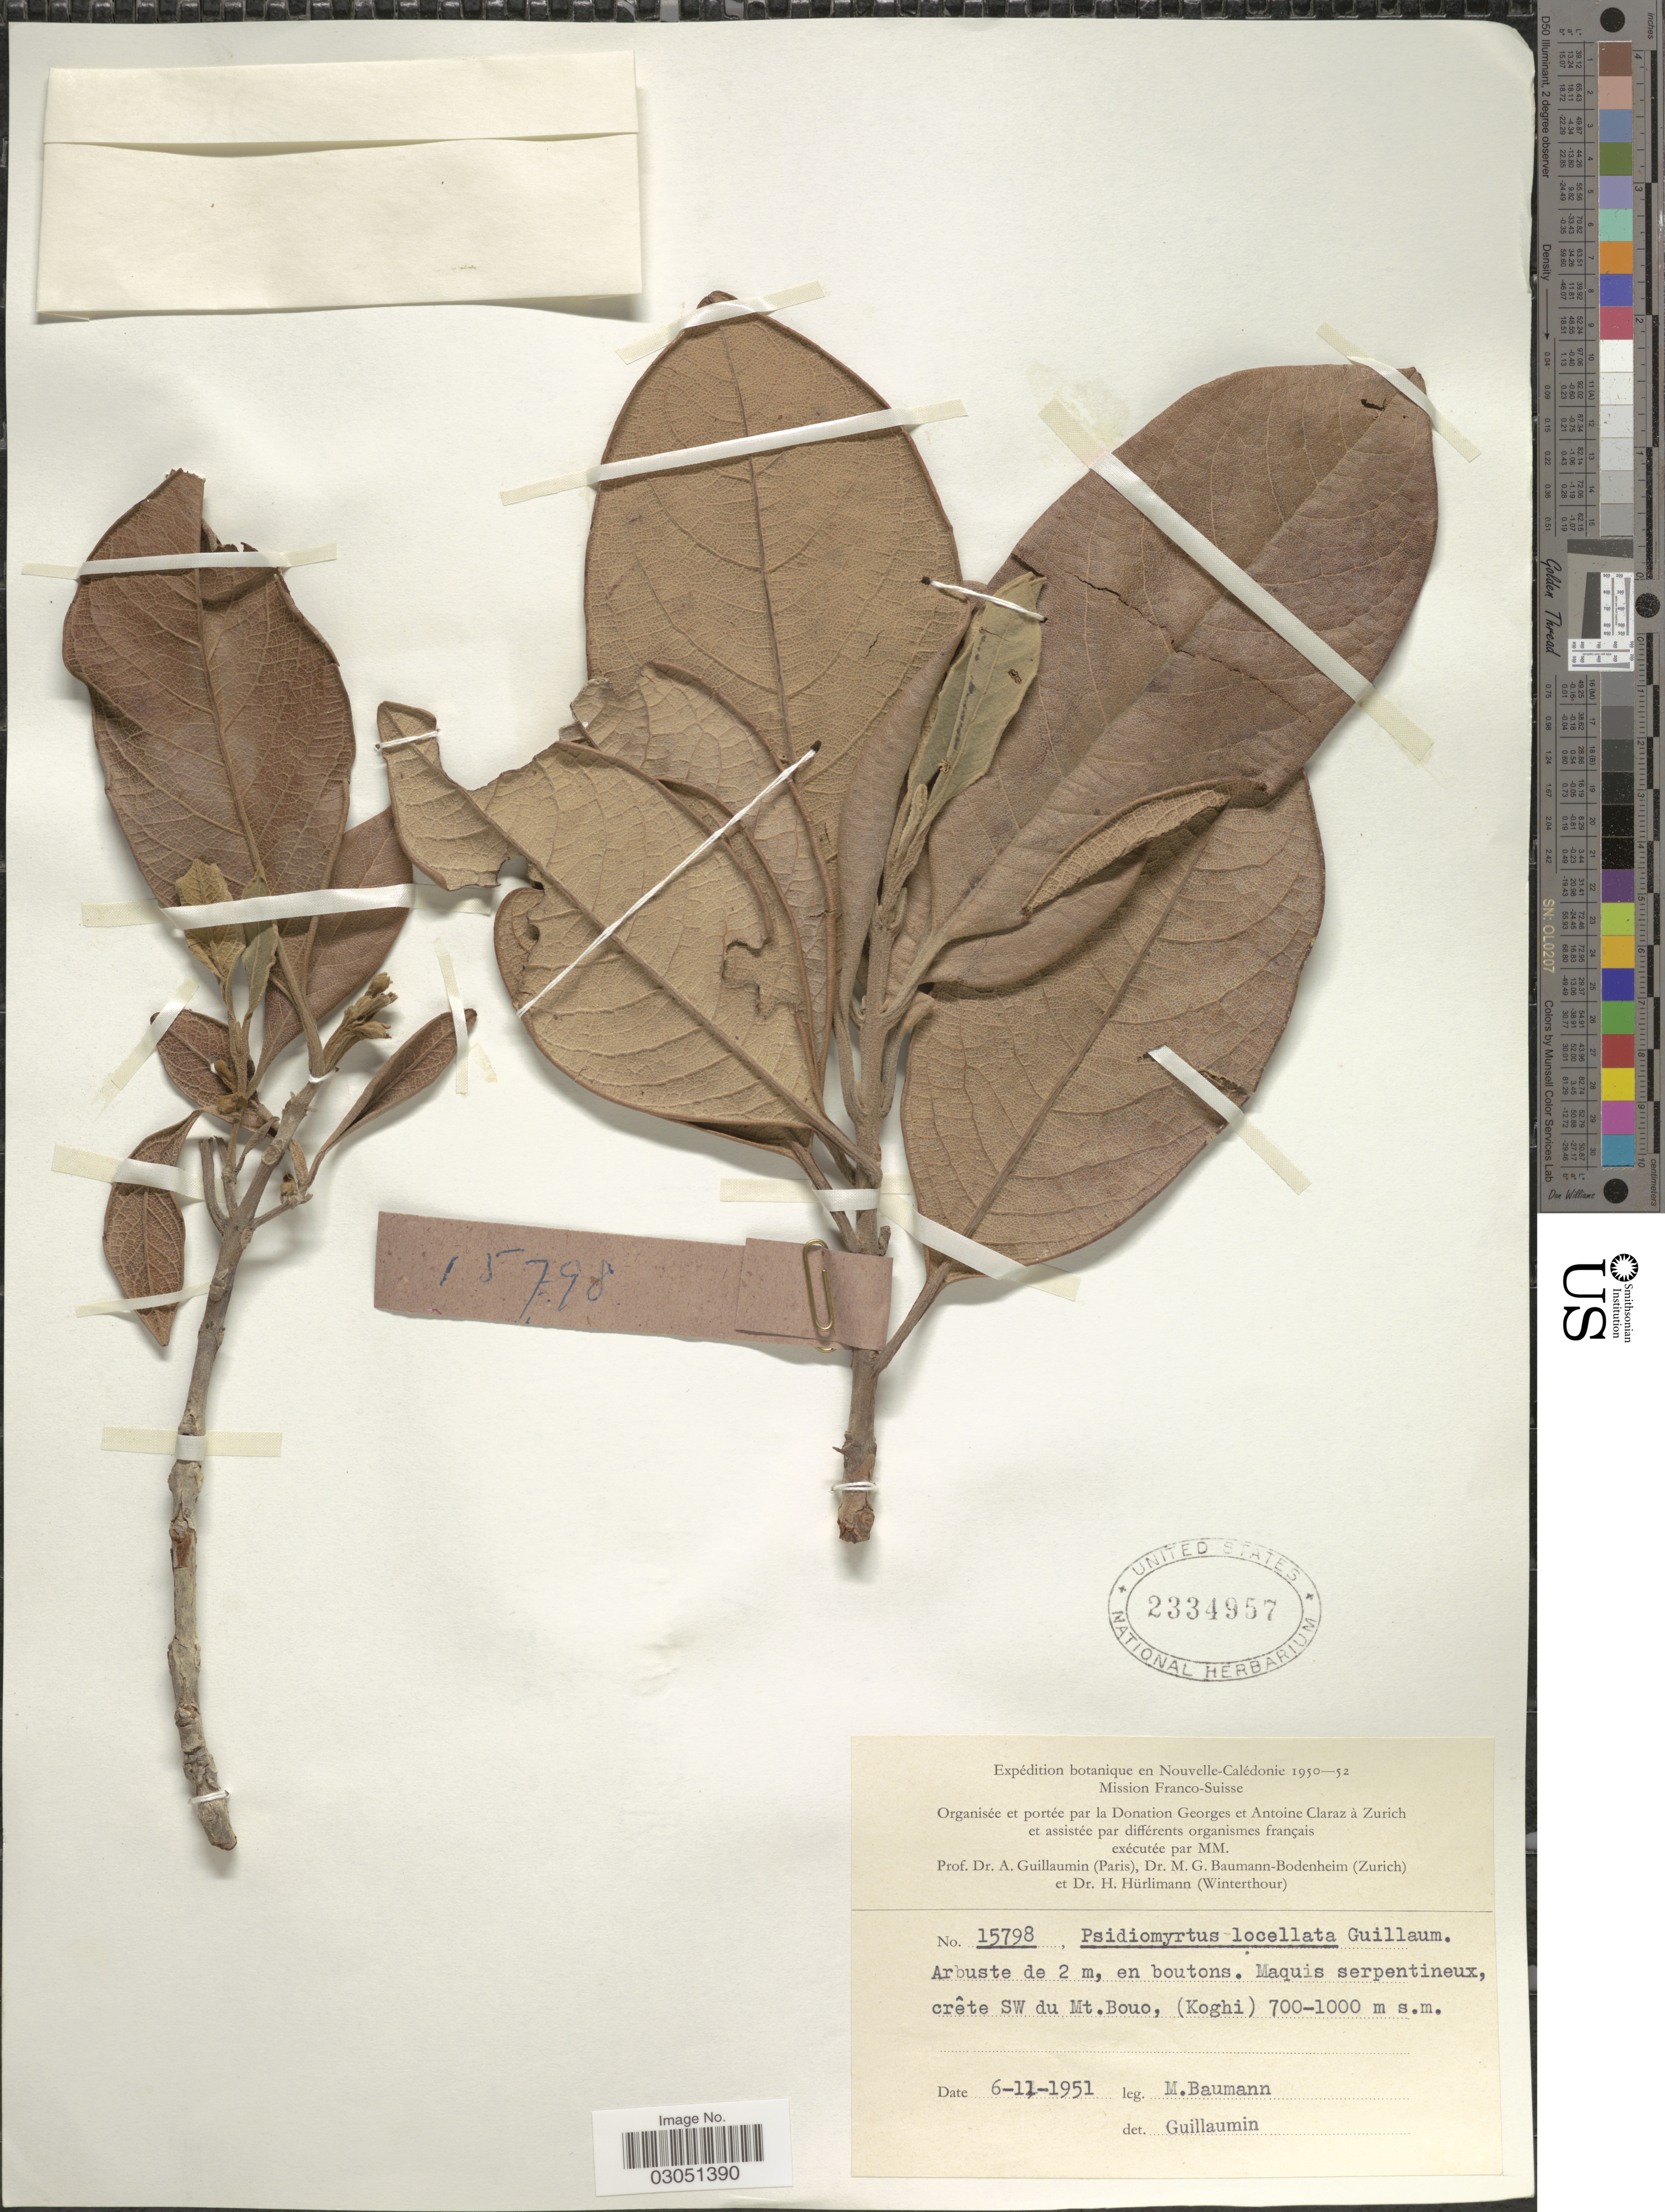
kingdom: Plantae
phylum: Tracheophyta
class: Magnoliopsida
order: Myrtales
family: Myrtaceae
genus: Rhodomyrtus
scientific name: Rhodomyrtus locellata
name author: (Guillaumin) Burret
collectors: M. G. Baumann-Bodenheim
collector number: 15798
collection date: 1951-11-06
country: New Caledonia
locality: Maquis serpentineux, crête SW du Mt. Bouo, (Koghi).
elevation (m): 700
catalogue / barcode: US 2334957